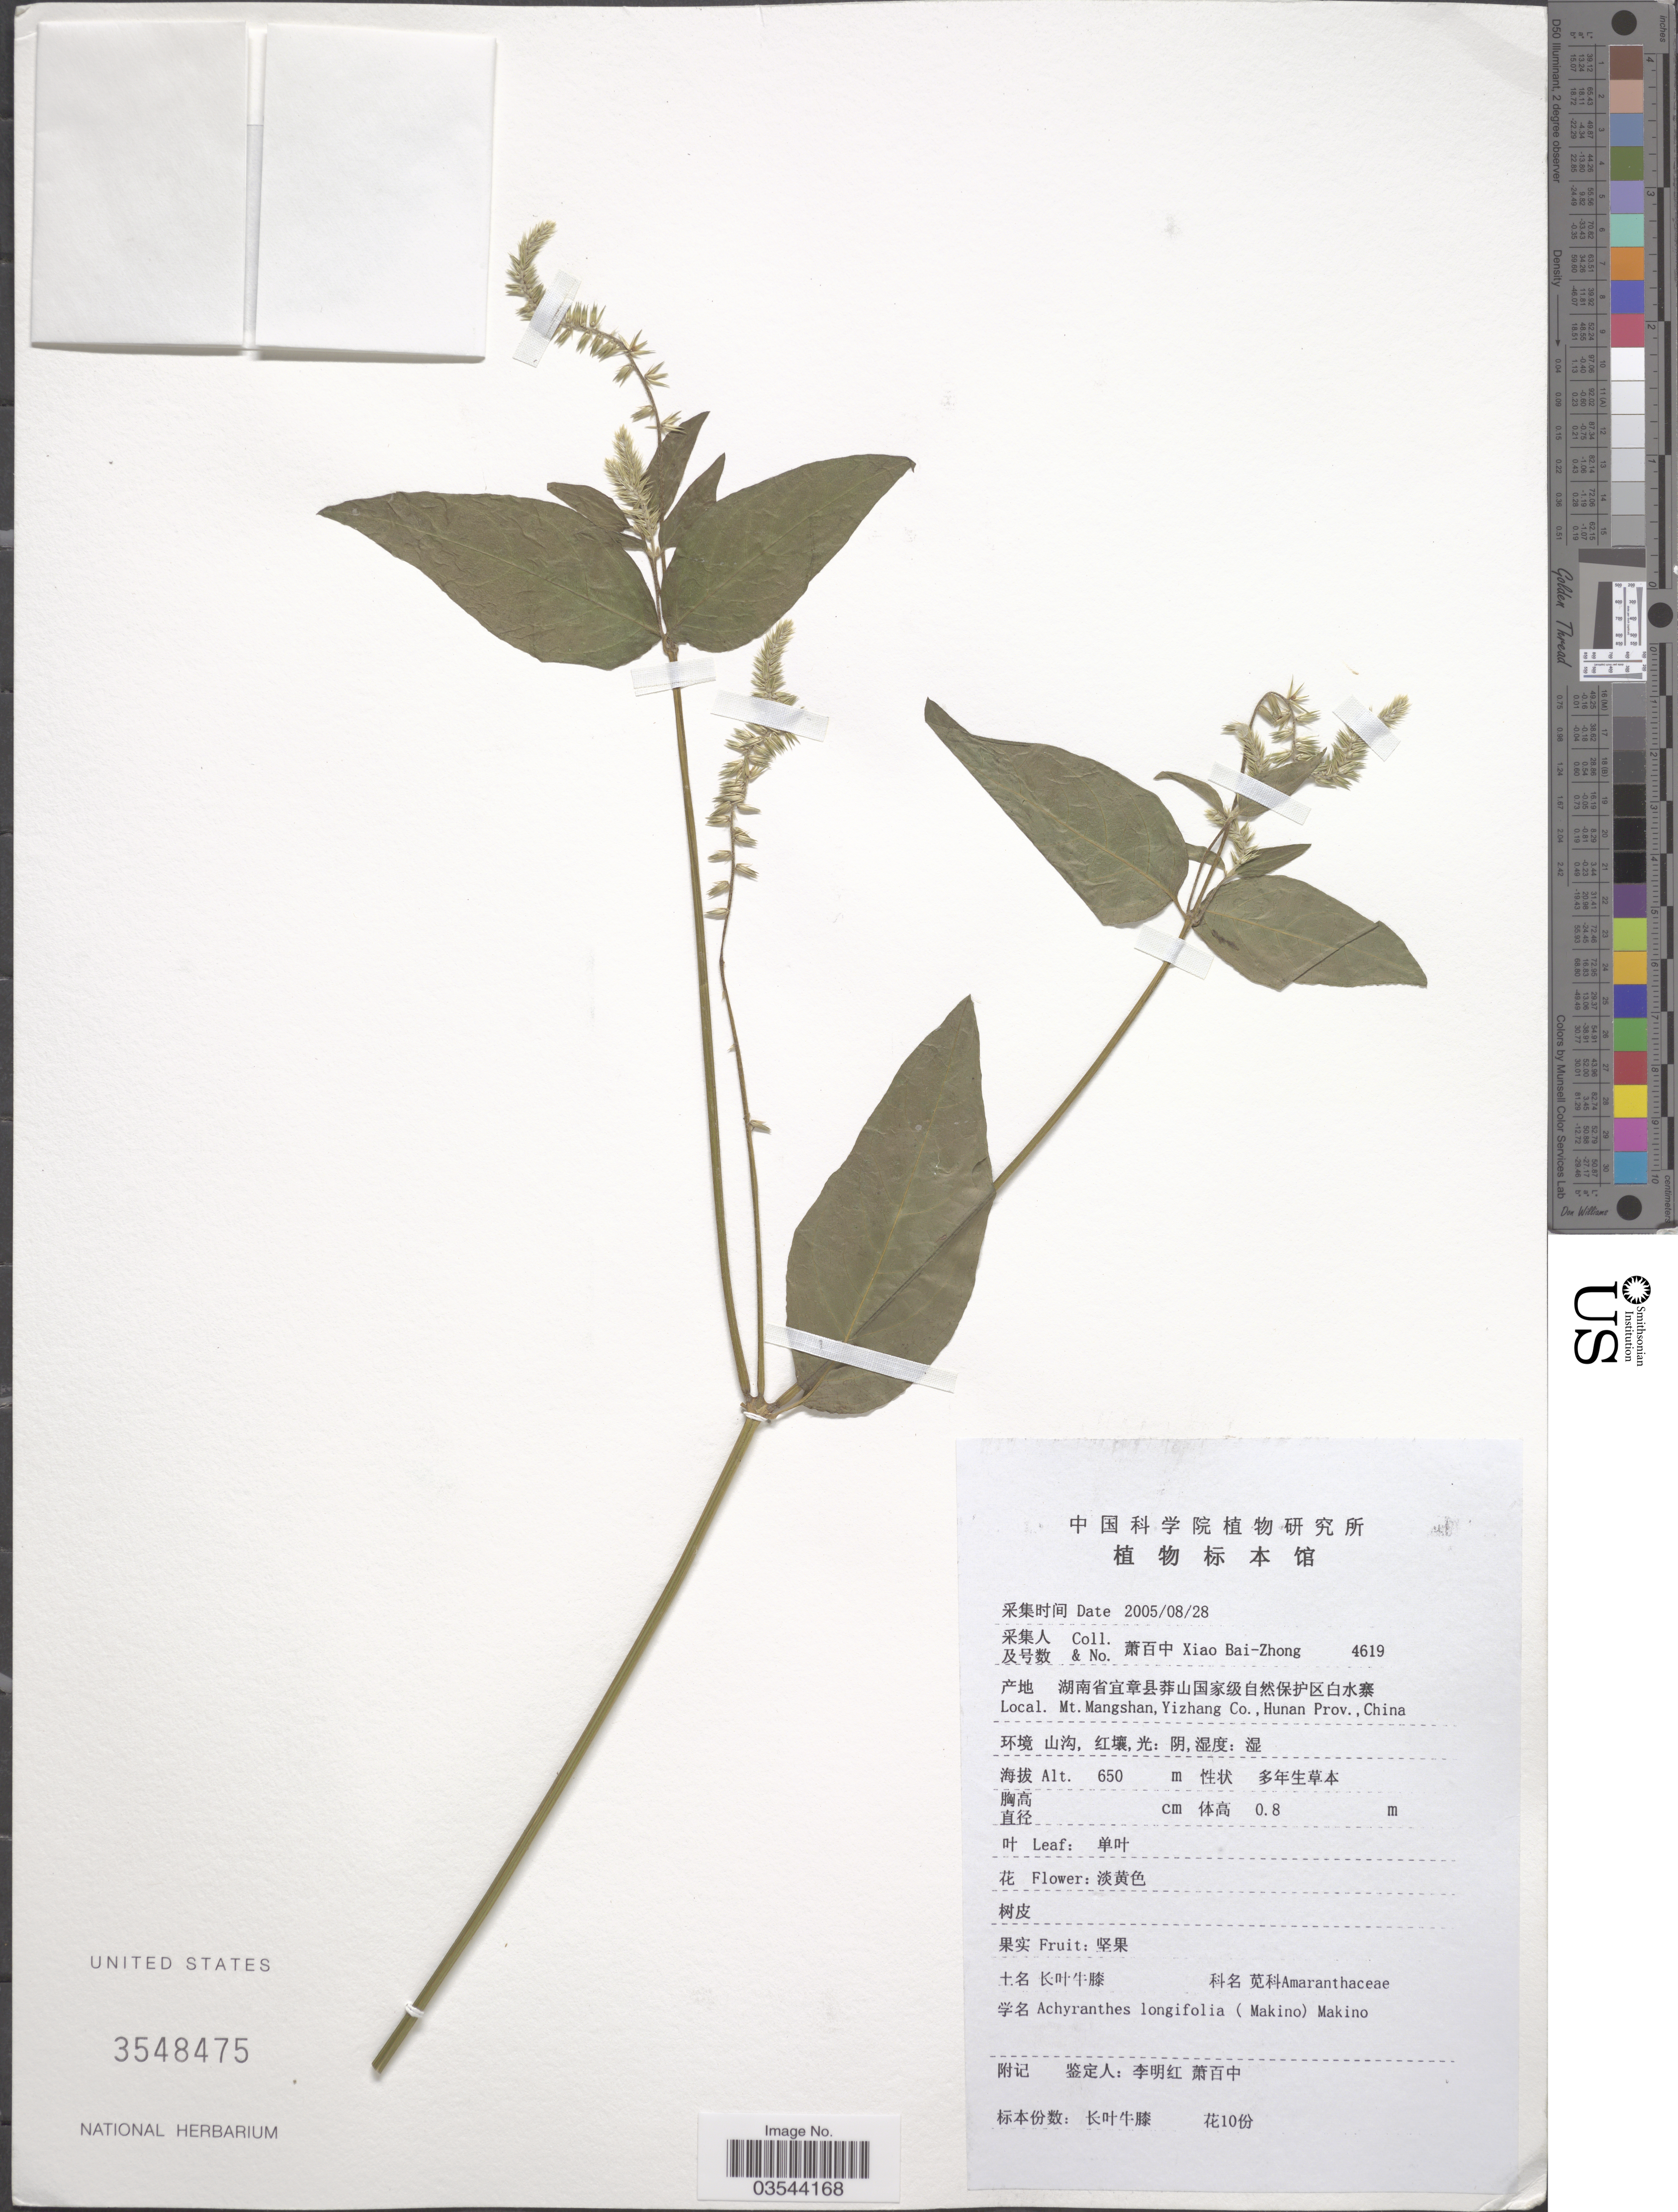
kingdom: Plantae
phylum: Tracheophyta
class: Magnoliopsida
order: Caryophyllales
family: Amaranthaceae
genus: Achyranthes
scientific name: Achyranthes longifolia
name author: (Makino) Makino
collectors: B. Z. Xiao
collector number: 4619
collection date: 2005-08-28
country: China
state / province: Hunan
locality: Mt. Mangshan, Yizhang Co.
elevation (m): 650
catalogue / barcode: US 3548475